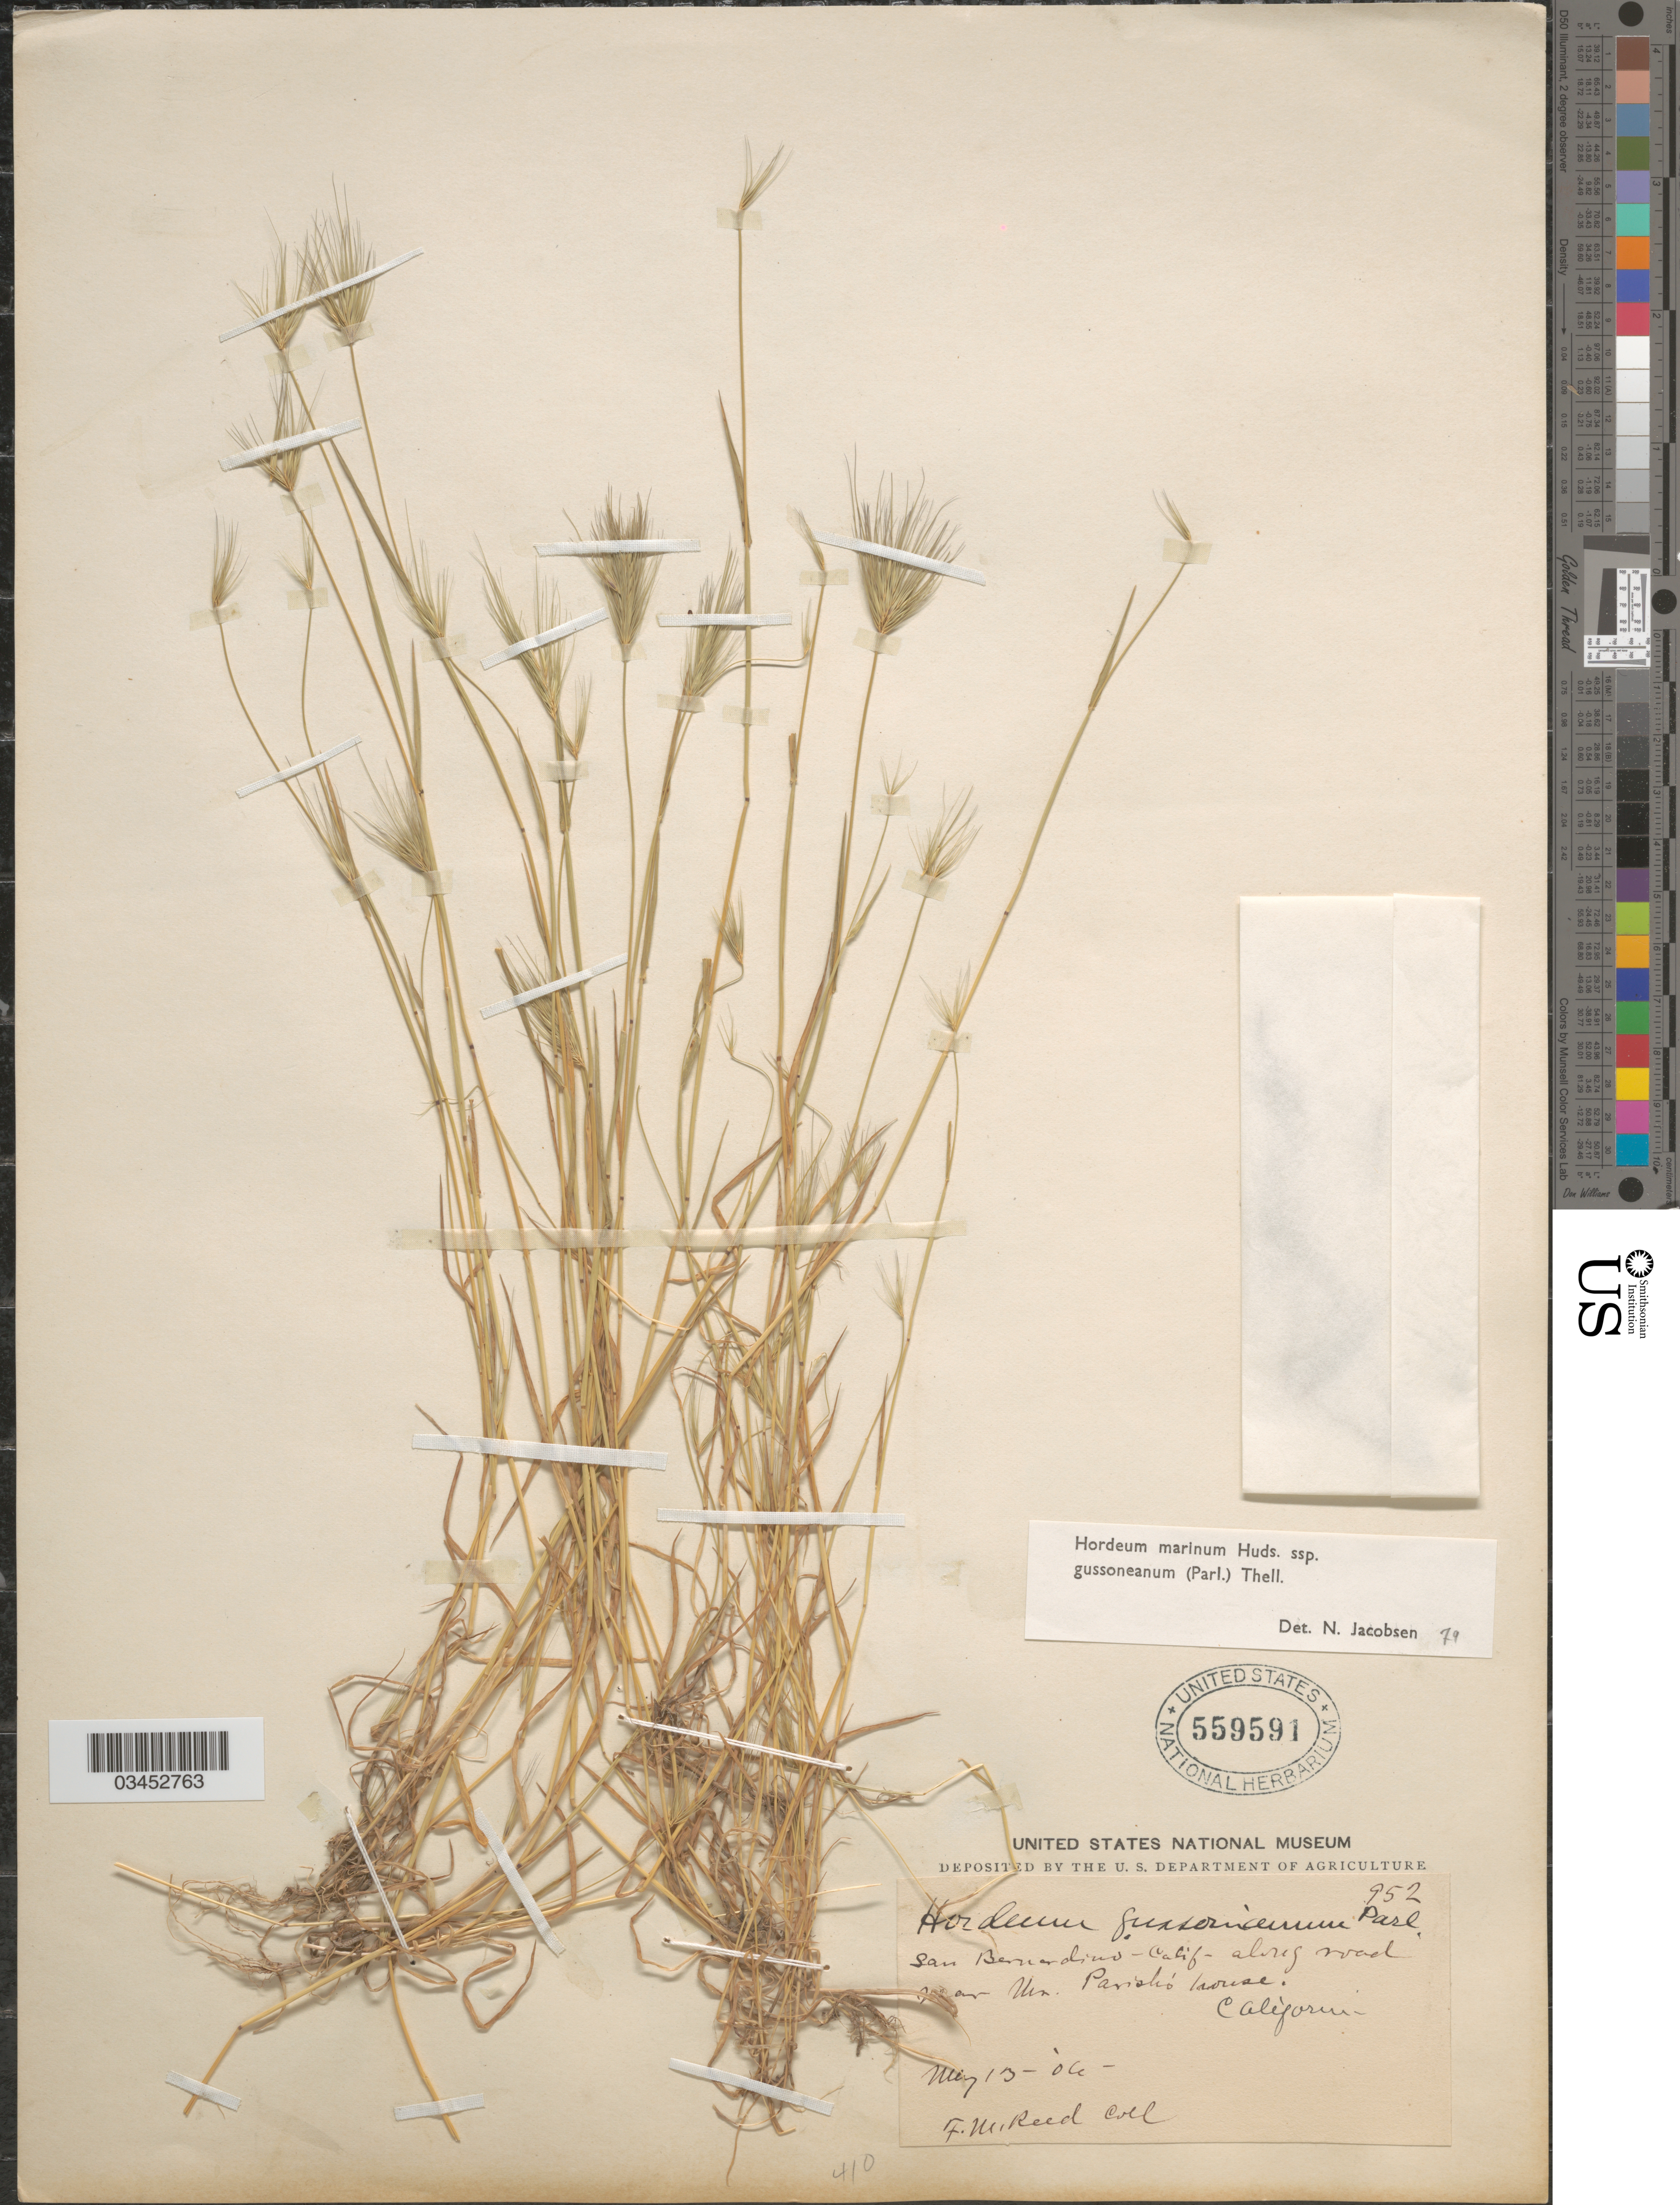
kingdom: Plantae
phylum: Tracheophyta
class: Liliopsida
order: Poales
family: Poaceae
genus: Hordeum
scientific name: Hordeum marinum subsp. gussoneanum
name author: (Parl.) Thell.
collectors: F. Reed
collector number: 952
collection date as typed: Transcribed d/m/y: 13/5/6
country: United States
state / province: California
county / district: San Bernardino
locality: San Bernardino. Along road near Mr. Parish's house.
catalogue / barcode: US 559591